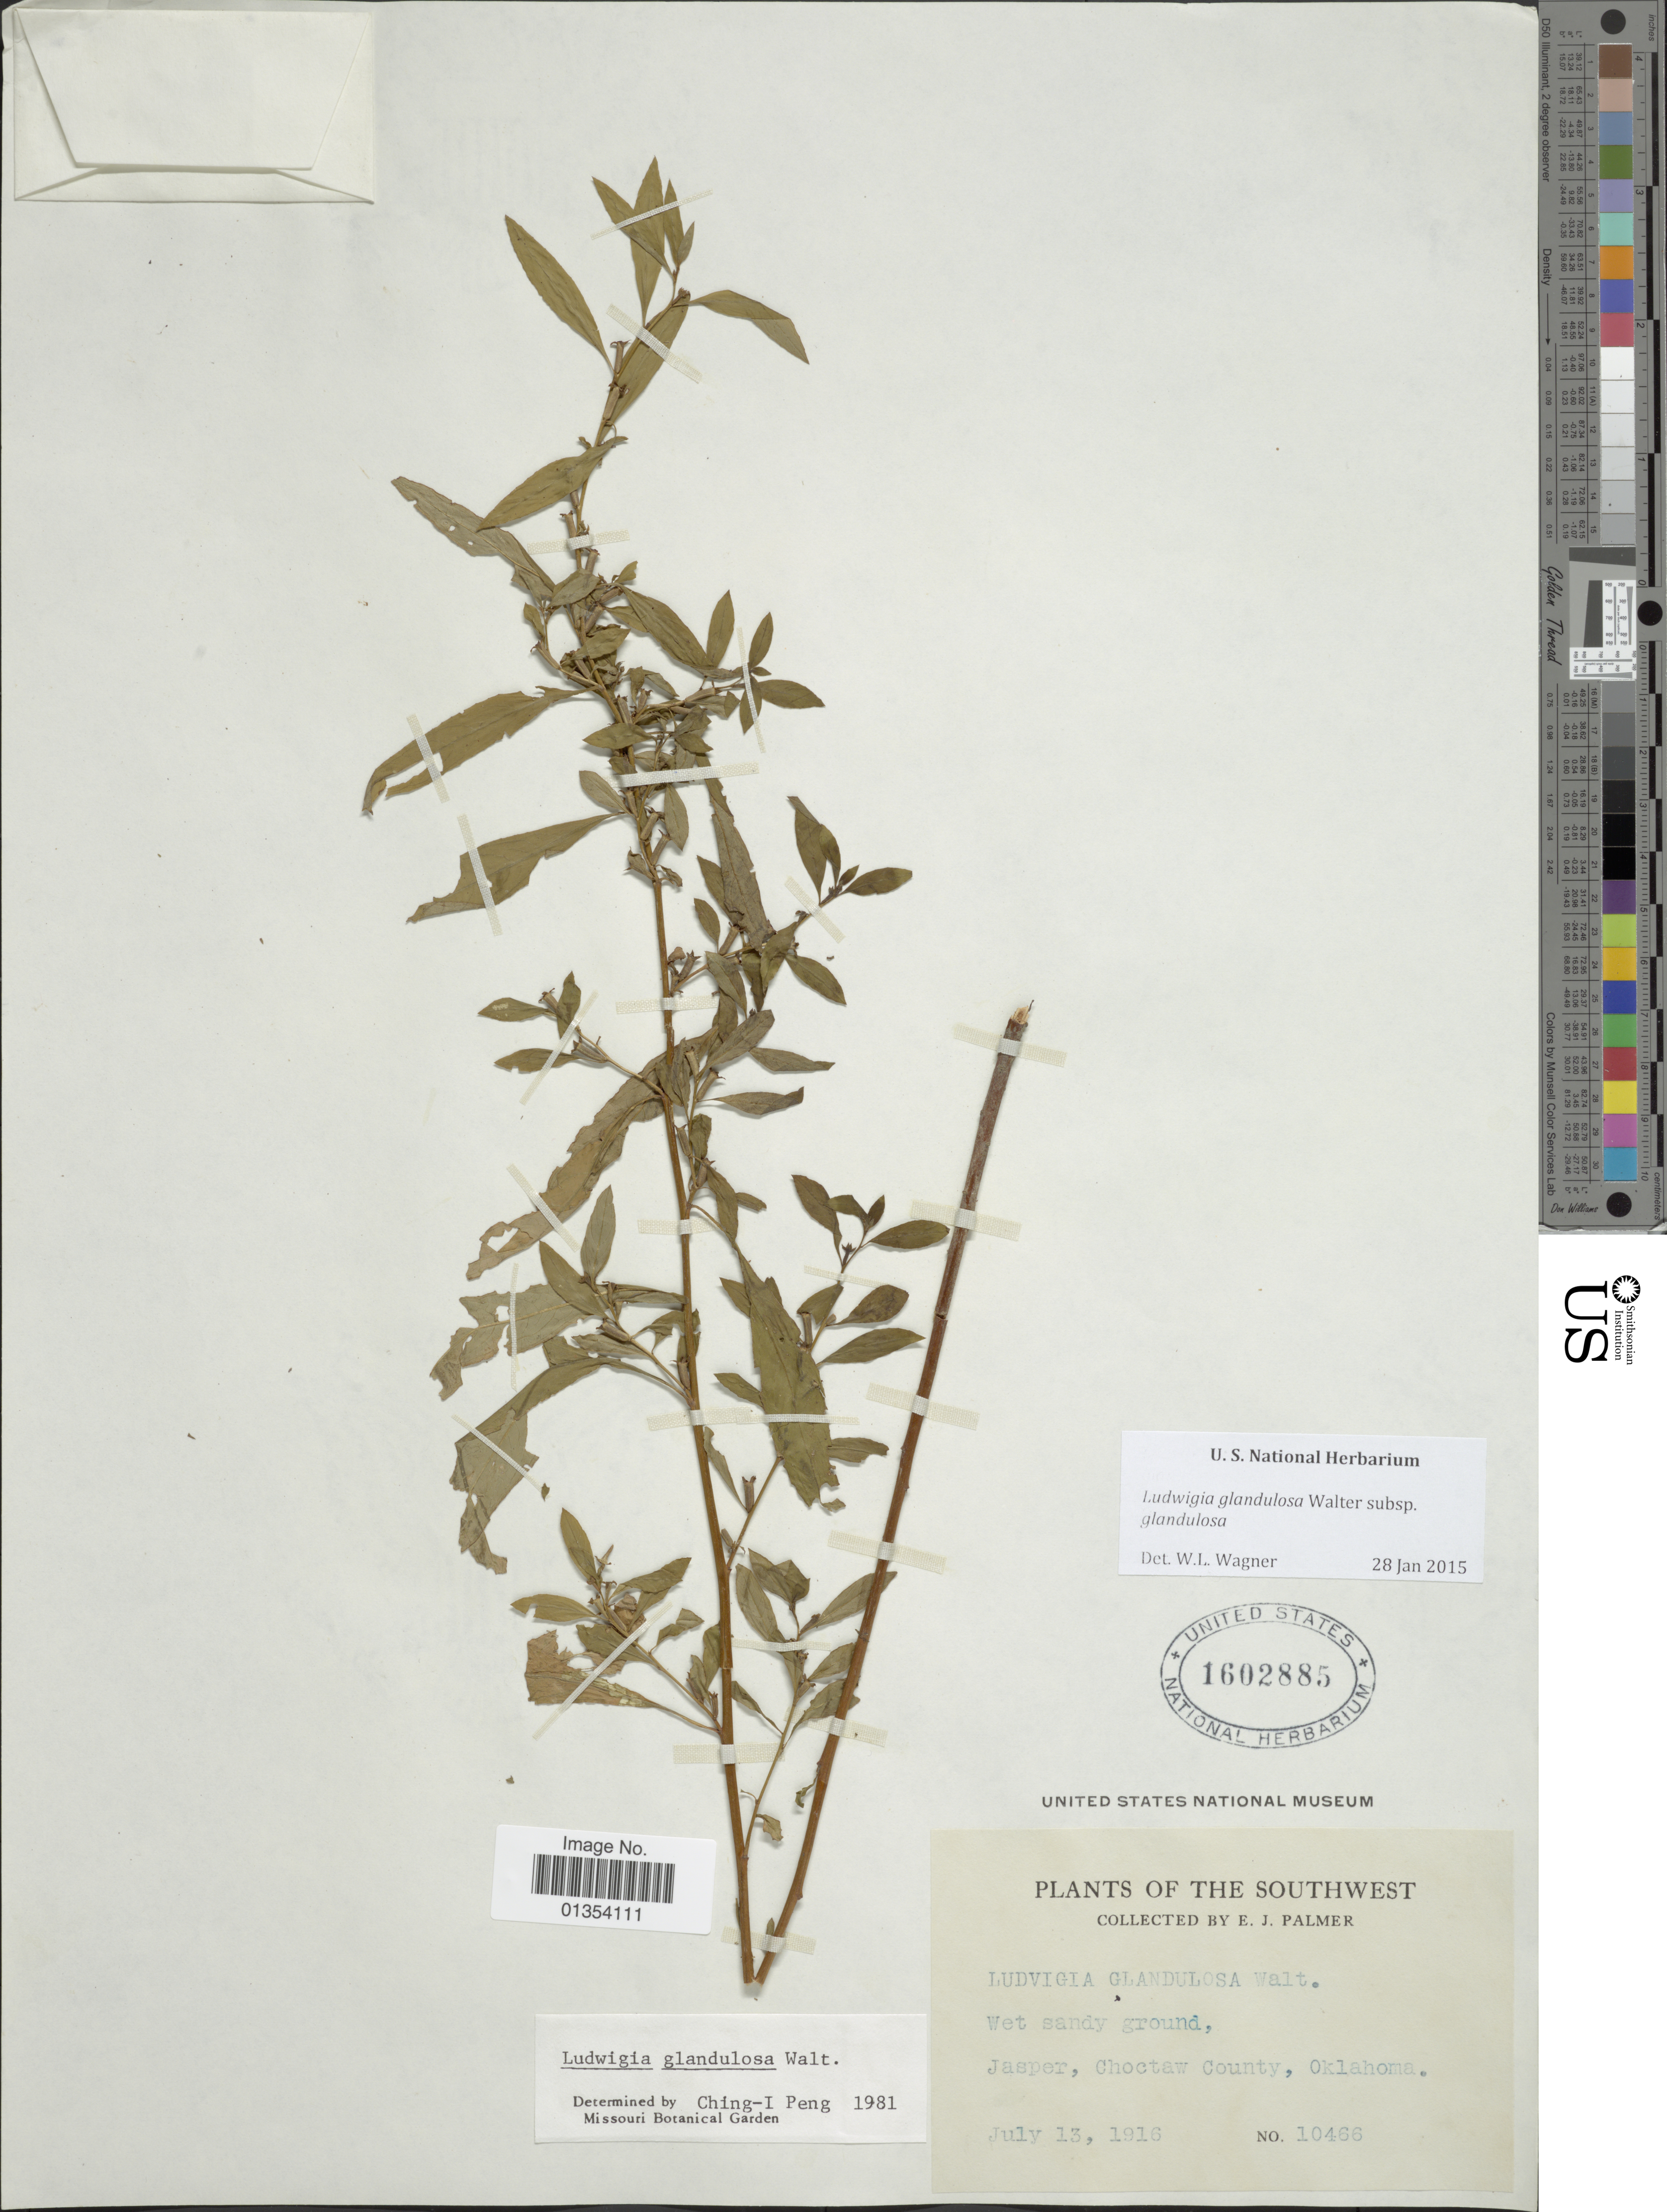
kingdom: Plantae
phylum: Tracheophyta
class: Magnoliopsida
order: Myrtales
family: Onagraceae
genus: Ludwigia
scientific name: Ludwigia glandulosa subsp. glandulosa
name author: Walter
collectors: E. J. Palmer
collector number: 10466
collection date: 1916-07-13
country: United States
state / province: Oklahoma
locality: The Southwest, Jasper, Choctaw County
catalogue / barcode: US 1602885